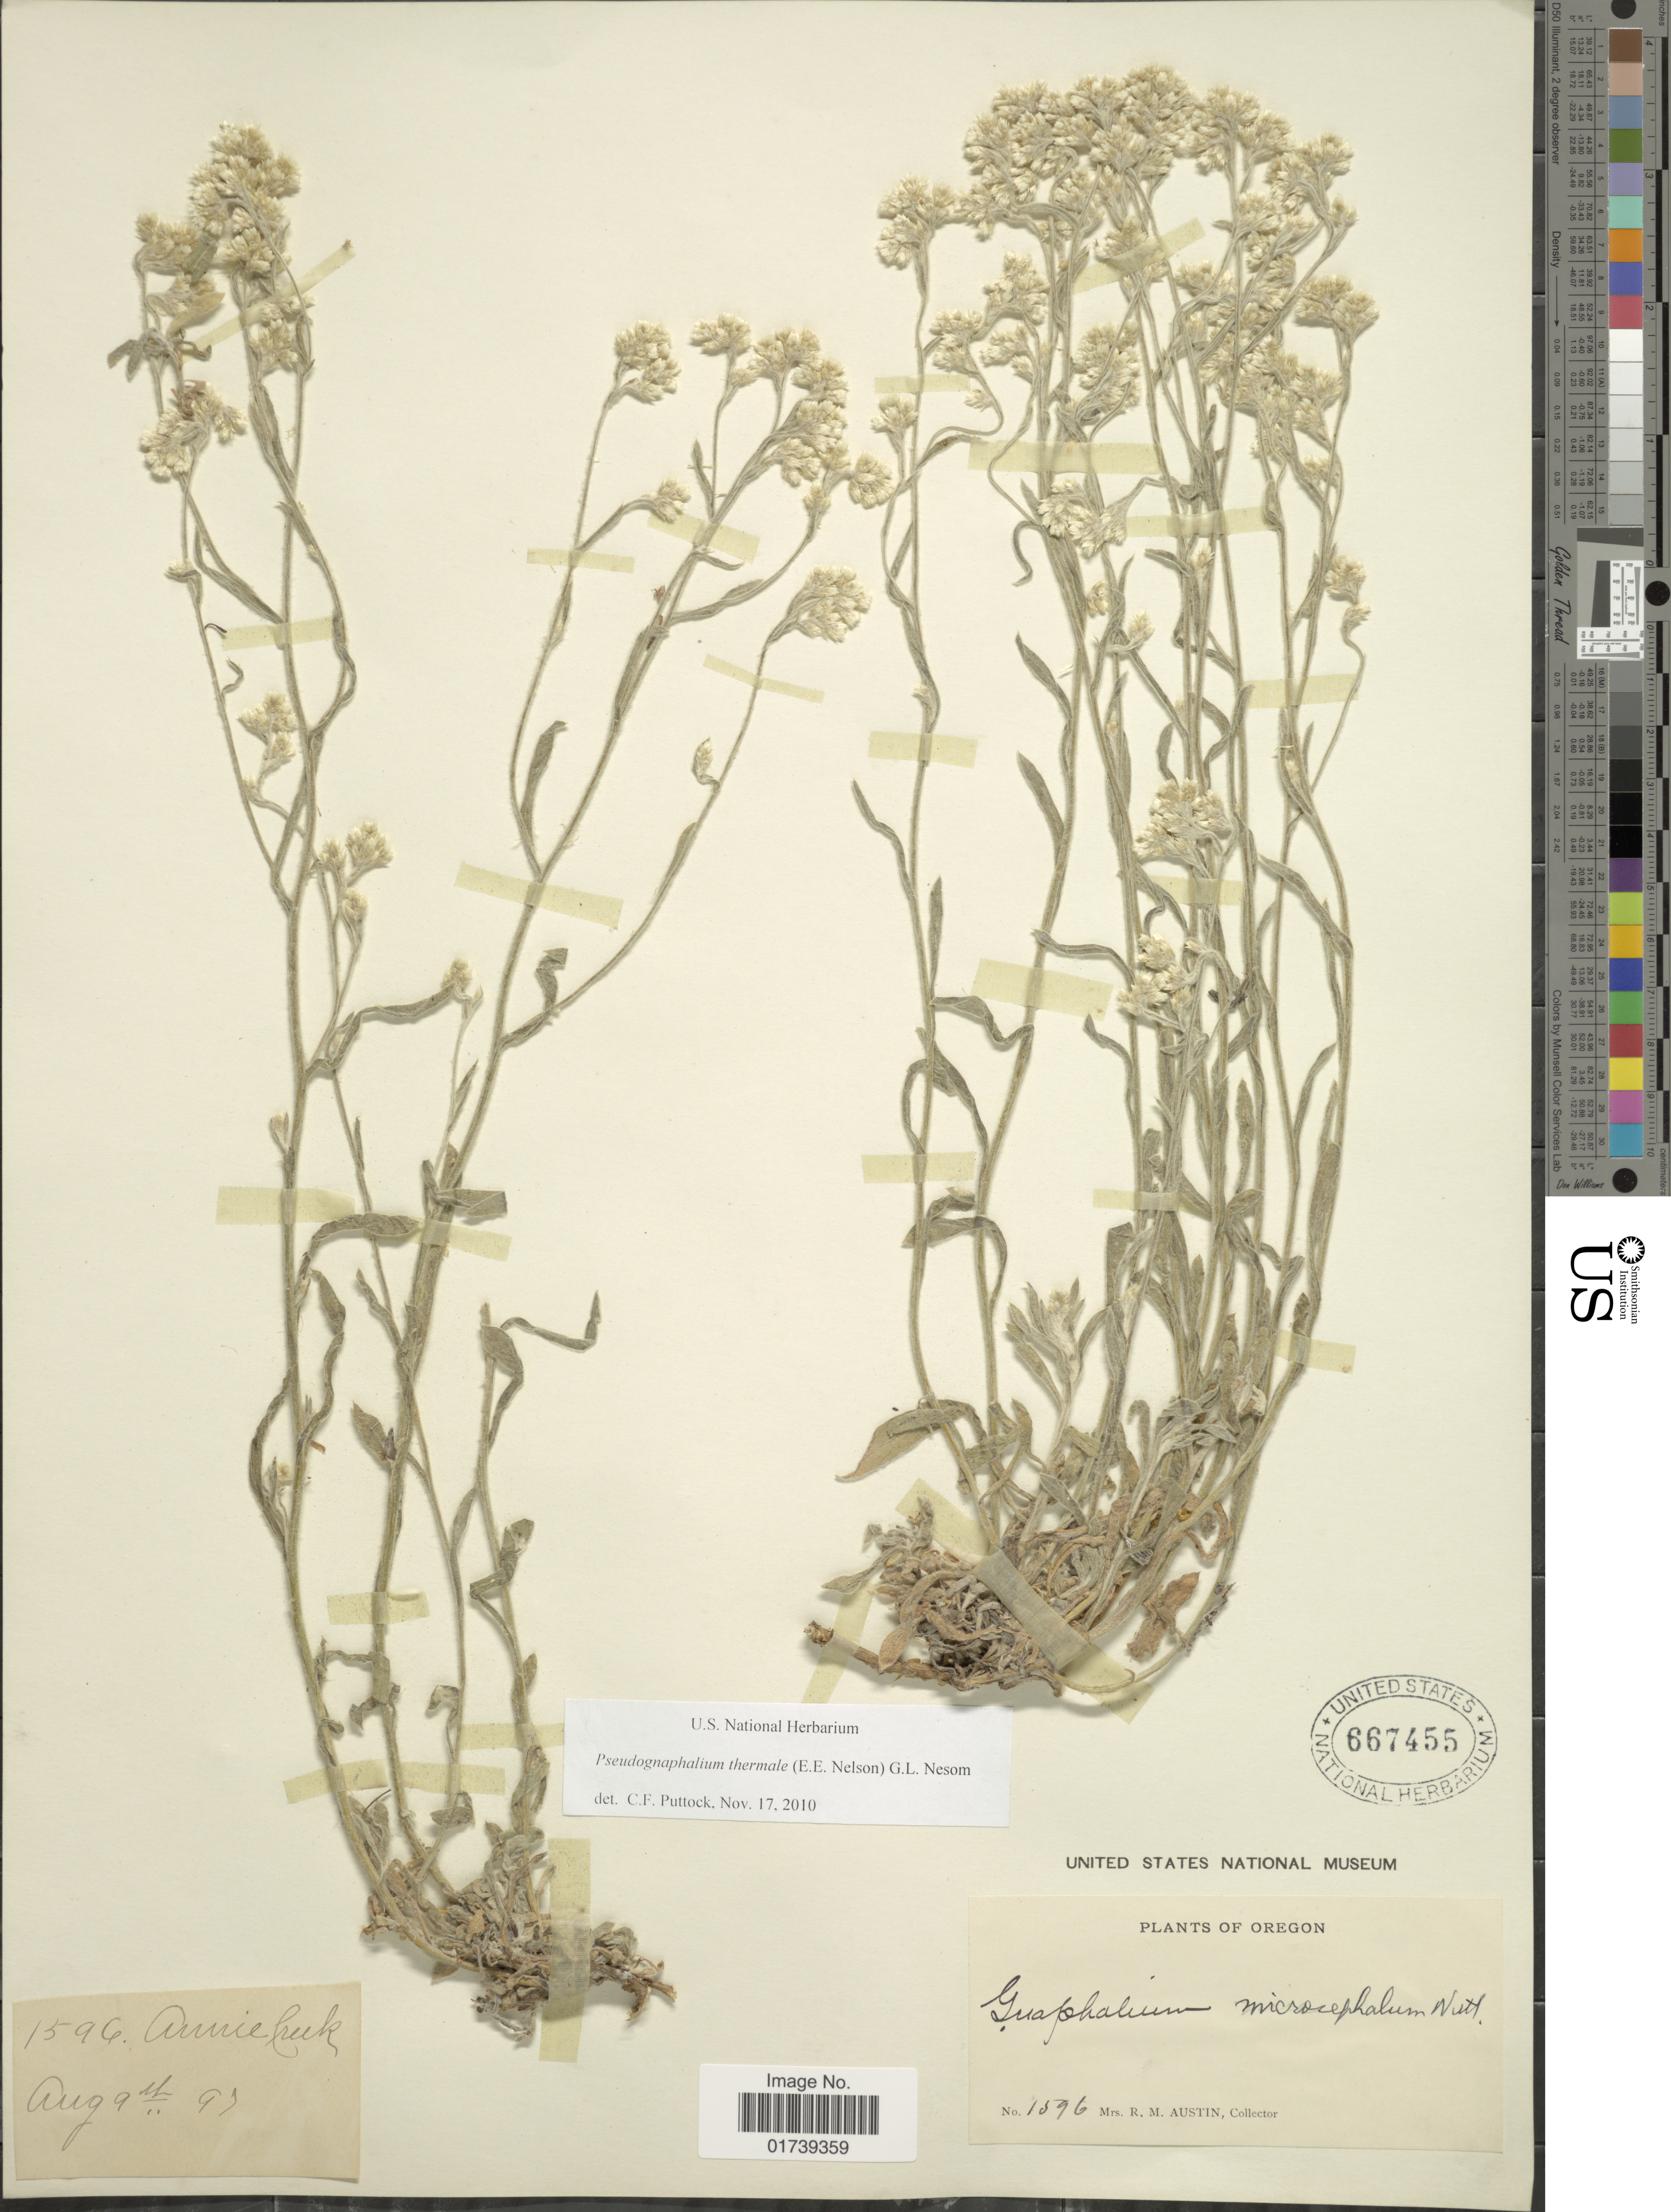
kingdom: Plantae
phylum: Tracheophyta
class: Magnoliopsida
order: Asterales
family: Asteraceae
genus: Pseudognaphalium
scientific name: Pseudognaphalium thermale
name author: (E.E. Nelson) G.L. Nesom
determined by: Puttock, Christopher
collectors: R. Austin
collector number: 1596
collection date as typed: Transcribed d/m/y: 9/8/97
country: United States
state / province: Oregon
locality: Annie Creek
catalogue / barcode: US 667455